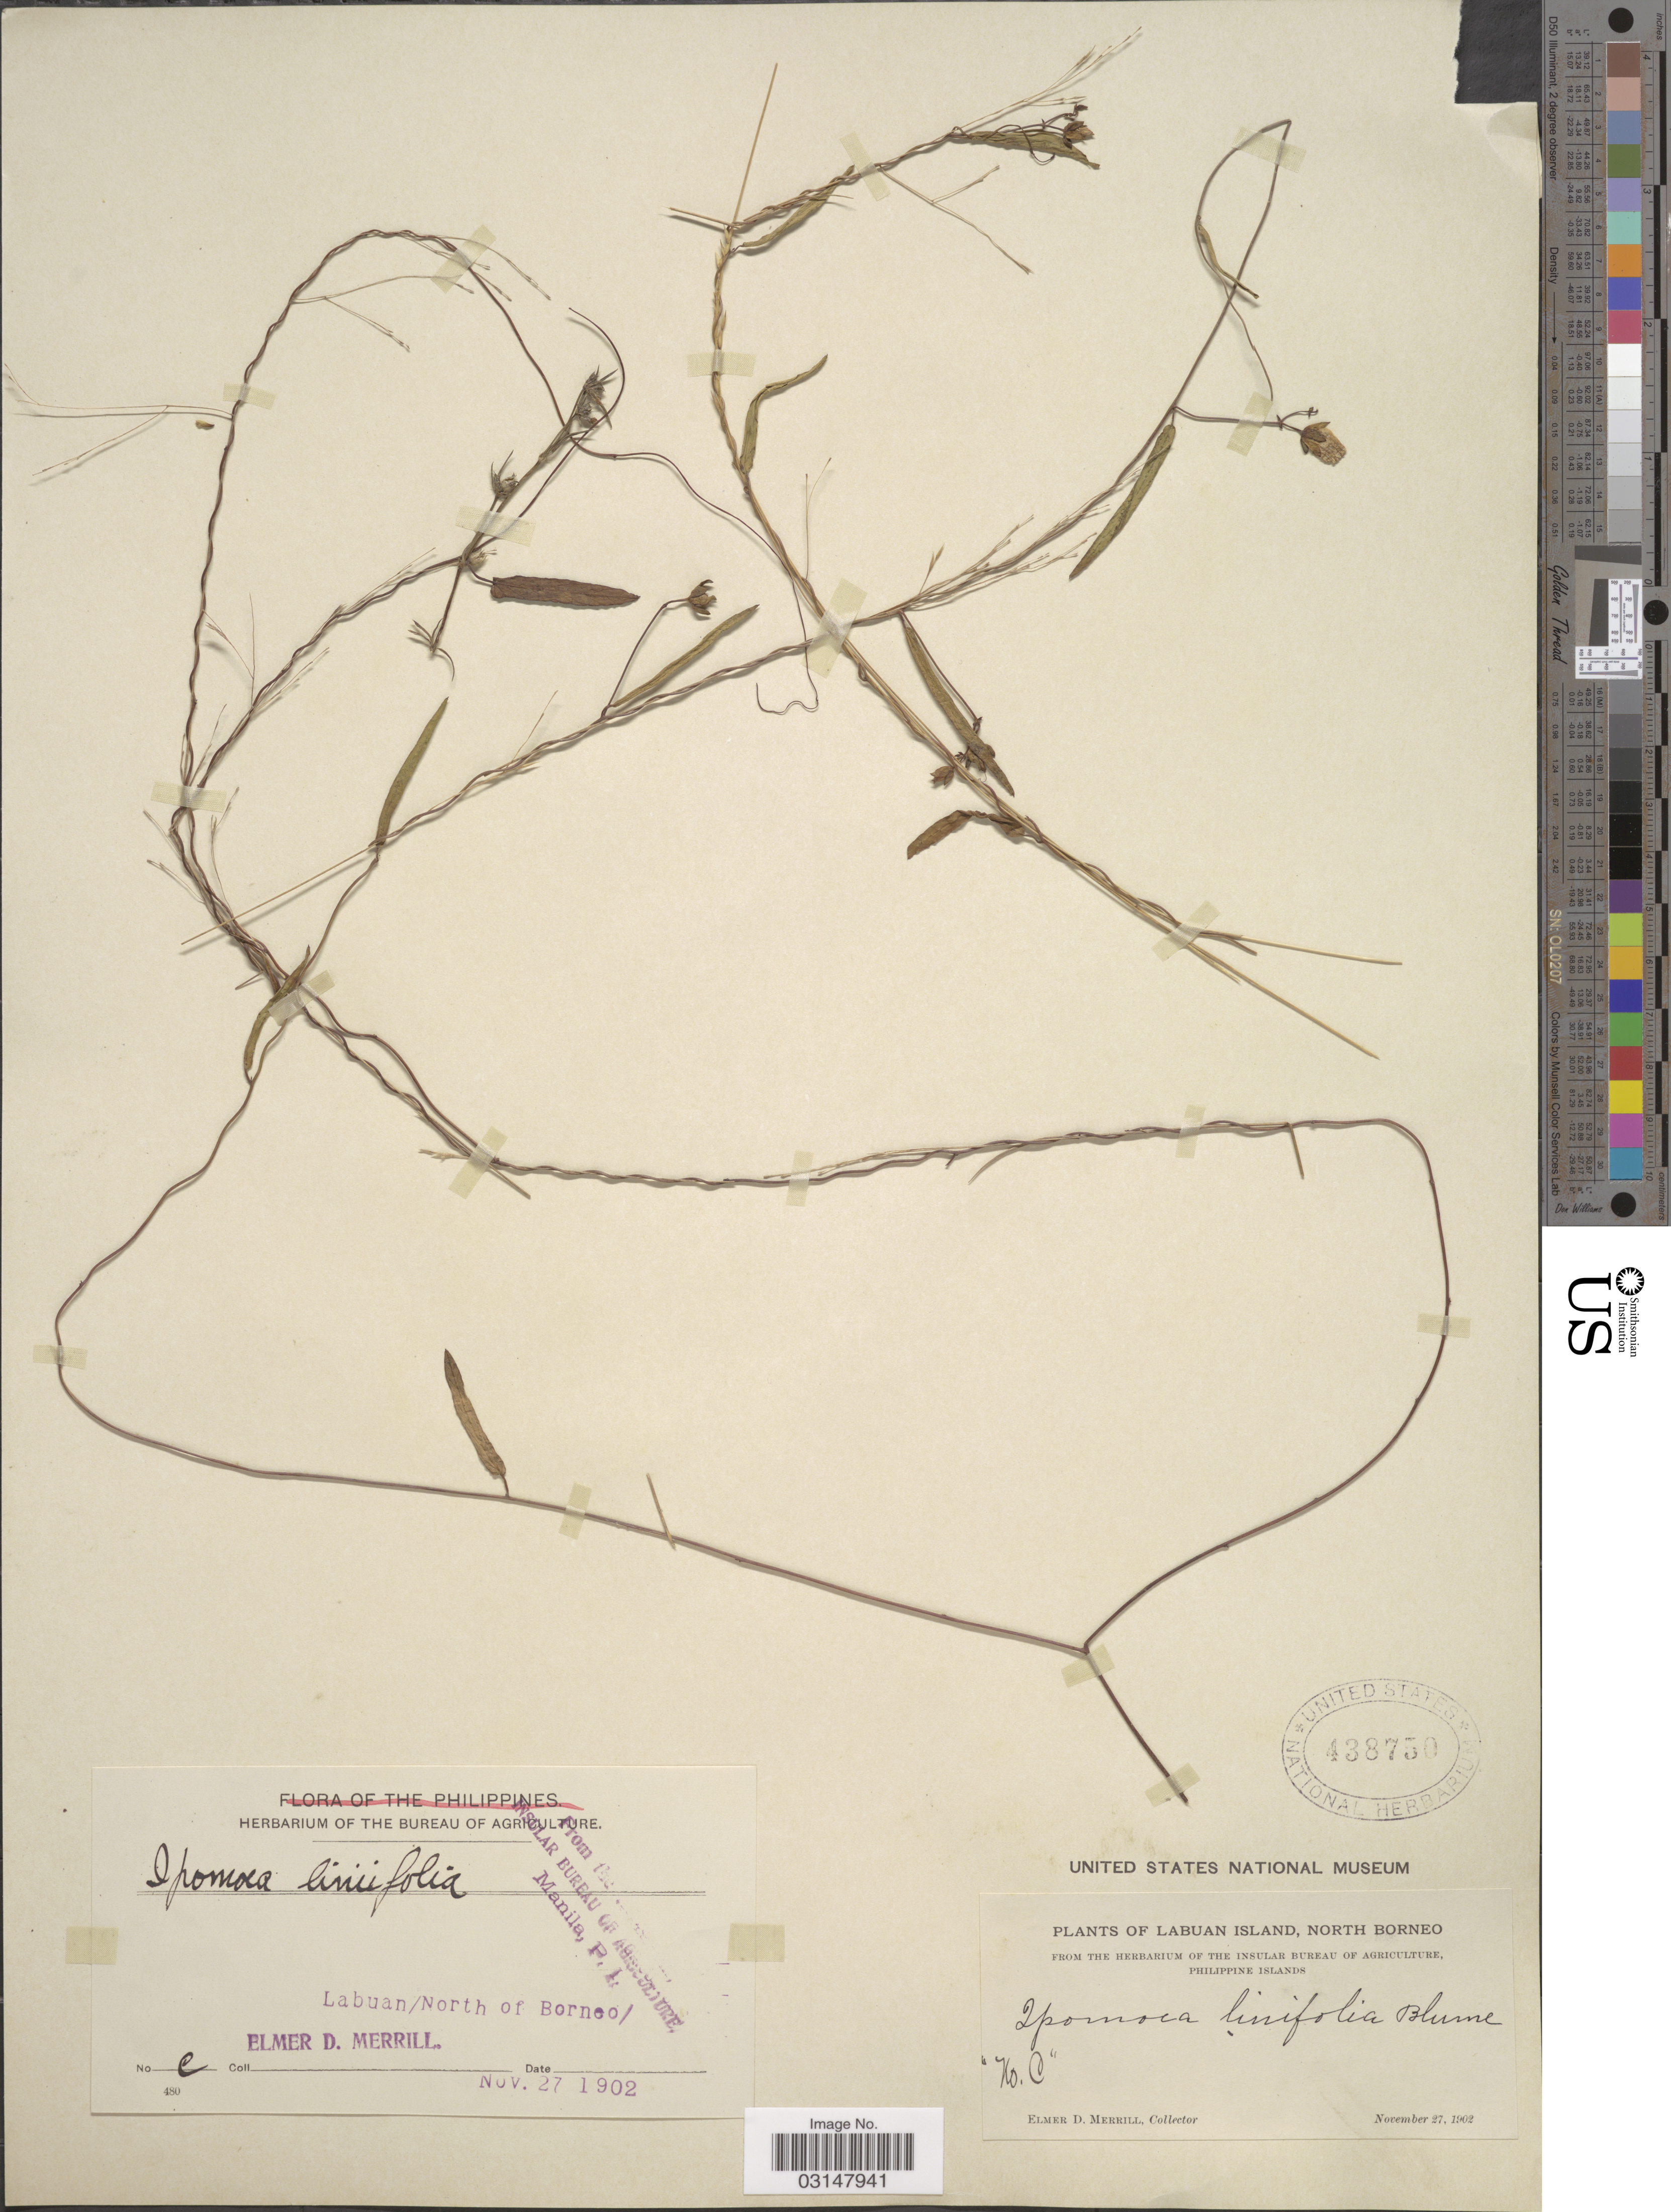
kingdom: Plantae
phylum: Tracheophyta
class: Magnoliopsida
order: Solanales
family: Convolvulaceae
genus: Merremia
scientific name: Merremia hirta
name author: (L.) Merr.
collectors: E. D. Merrill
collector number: C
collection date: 1902-11-27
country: Malaysia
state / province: Labuan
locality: Labuan Island, North Borneo.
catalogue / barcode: US 438750